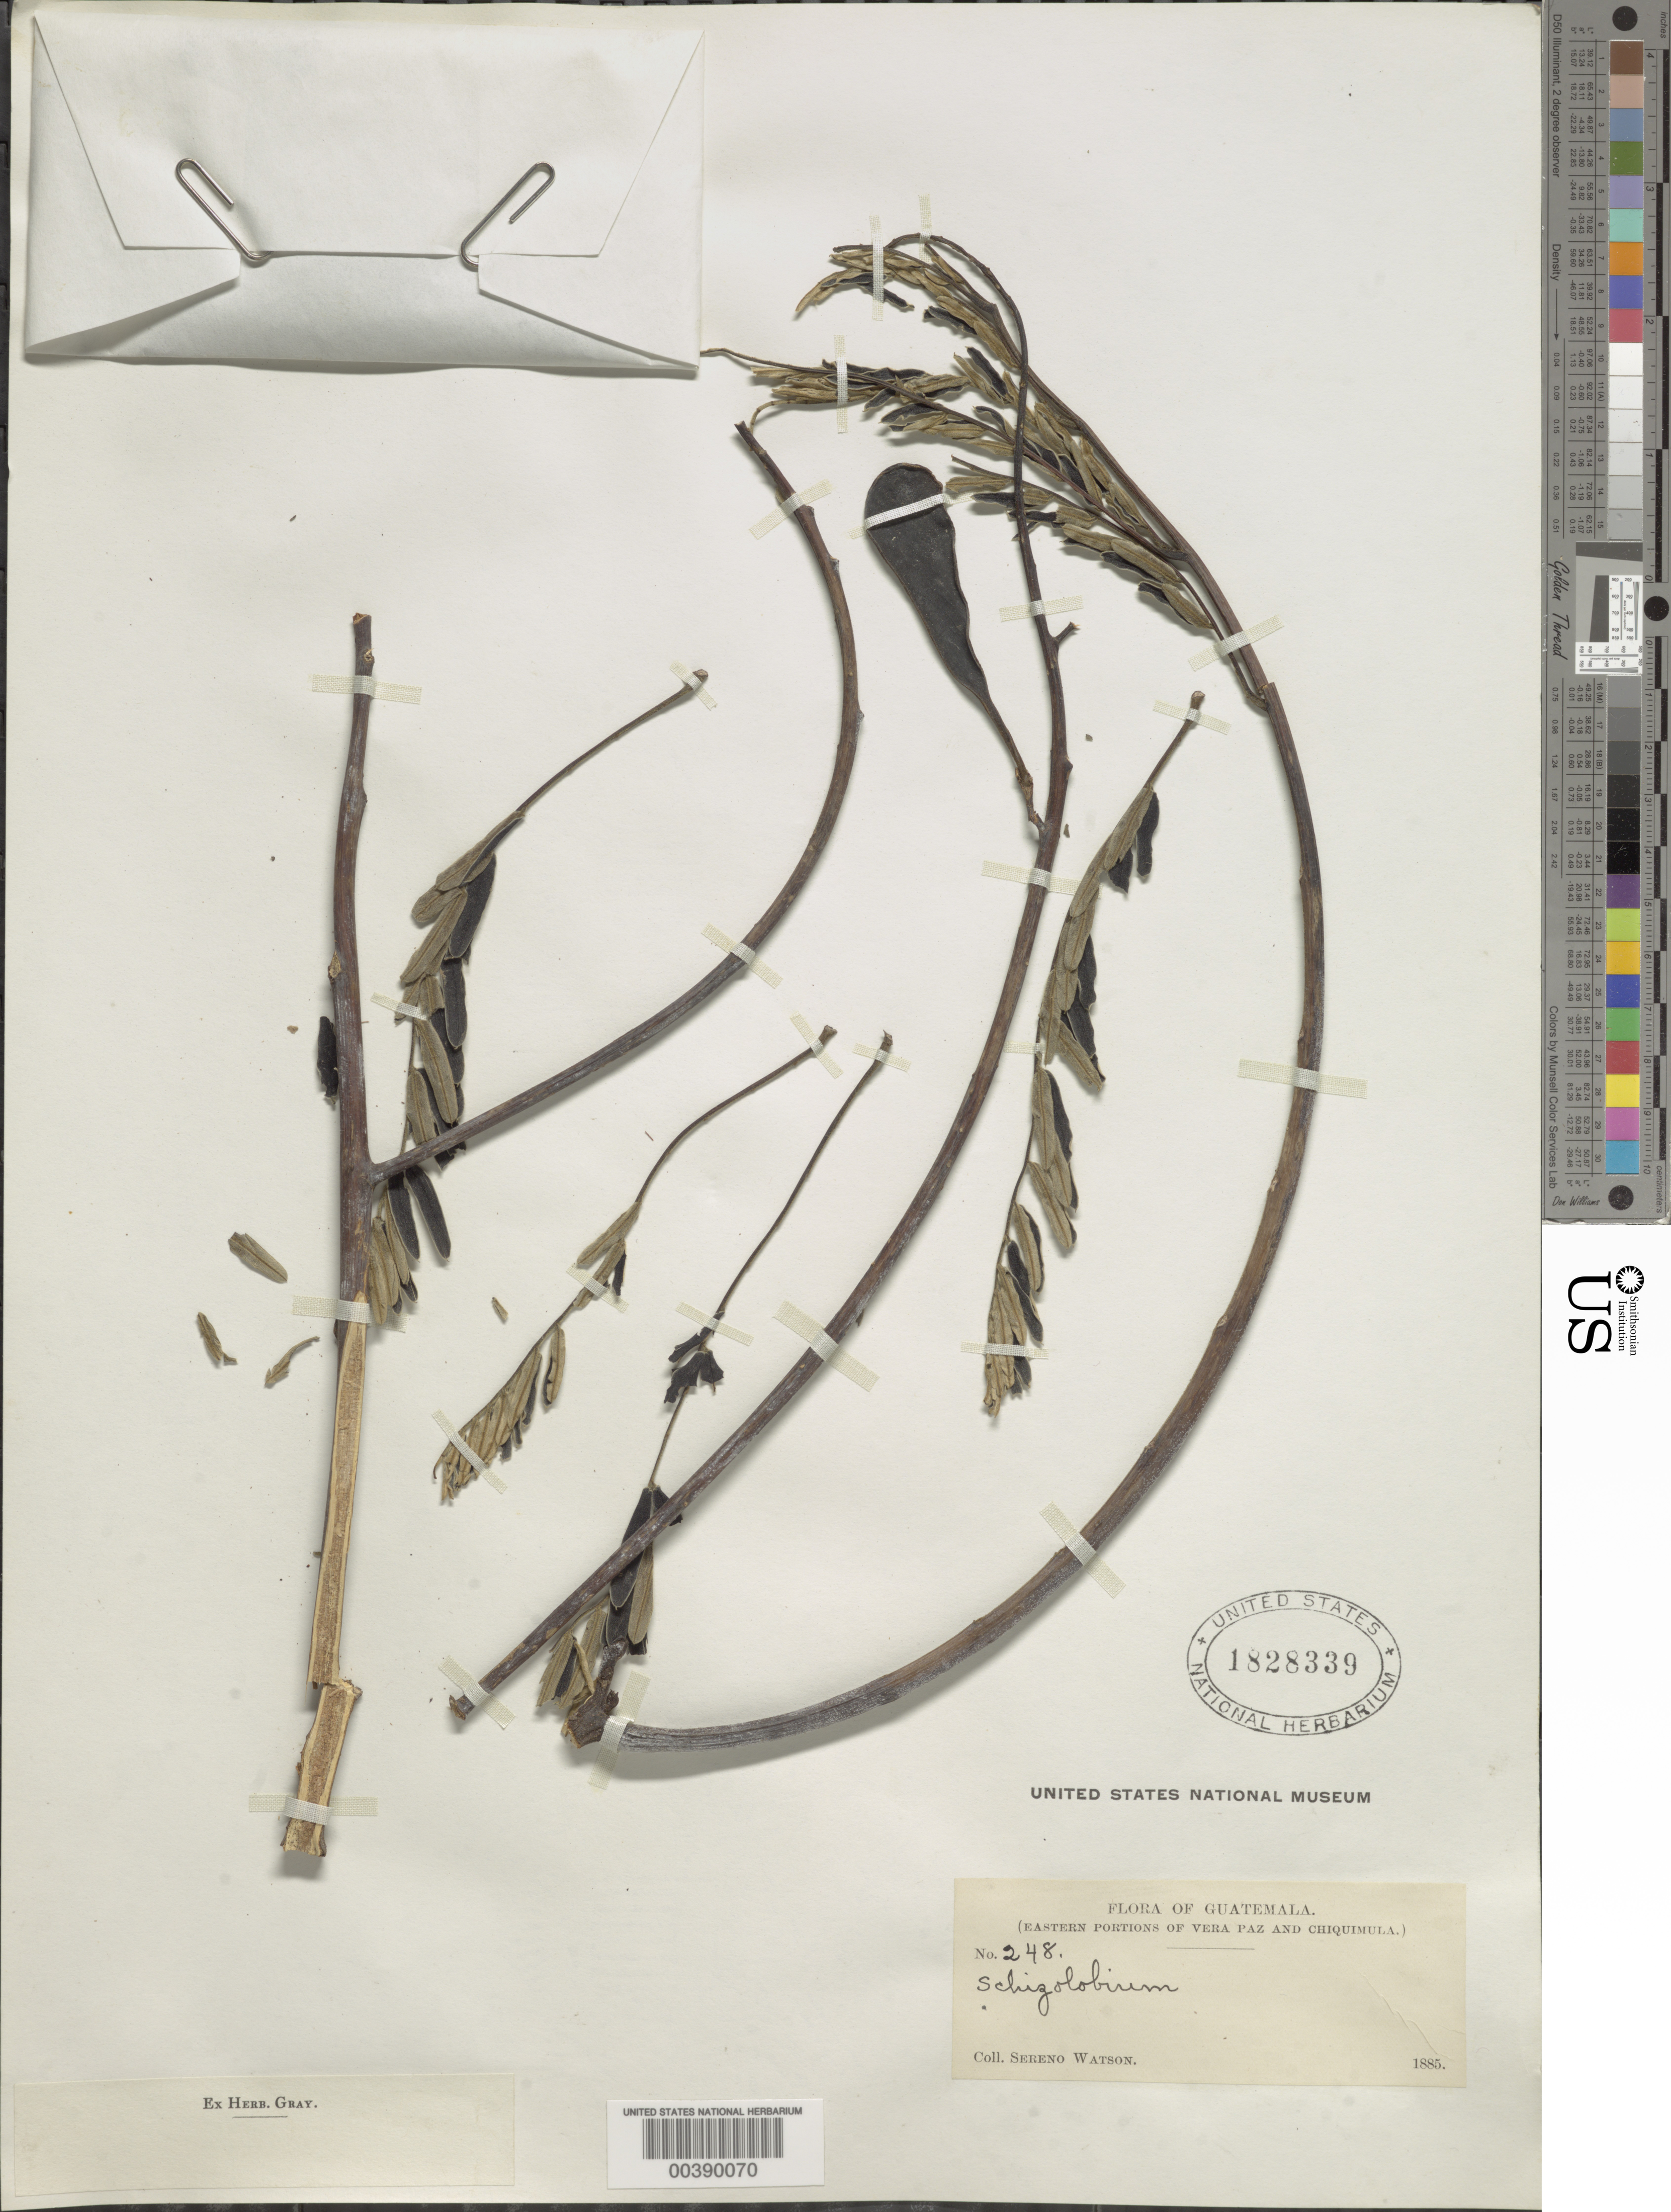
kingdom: Plantae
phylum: Tracheophyta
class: Magnoliopsida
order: Fabales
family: Fabaceae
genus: Schizolobium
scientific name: Schizolobium parahyba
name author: (Vell.) S.F. Blake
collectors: S. Watson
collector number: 248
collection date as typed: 1885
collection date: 1885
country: Guatemala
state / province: Alta Verapaz / Chiquimula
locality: Eastern portions of Vera Paz and Chiquimula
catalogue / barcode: US 1828339